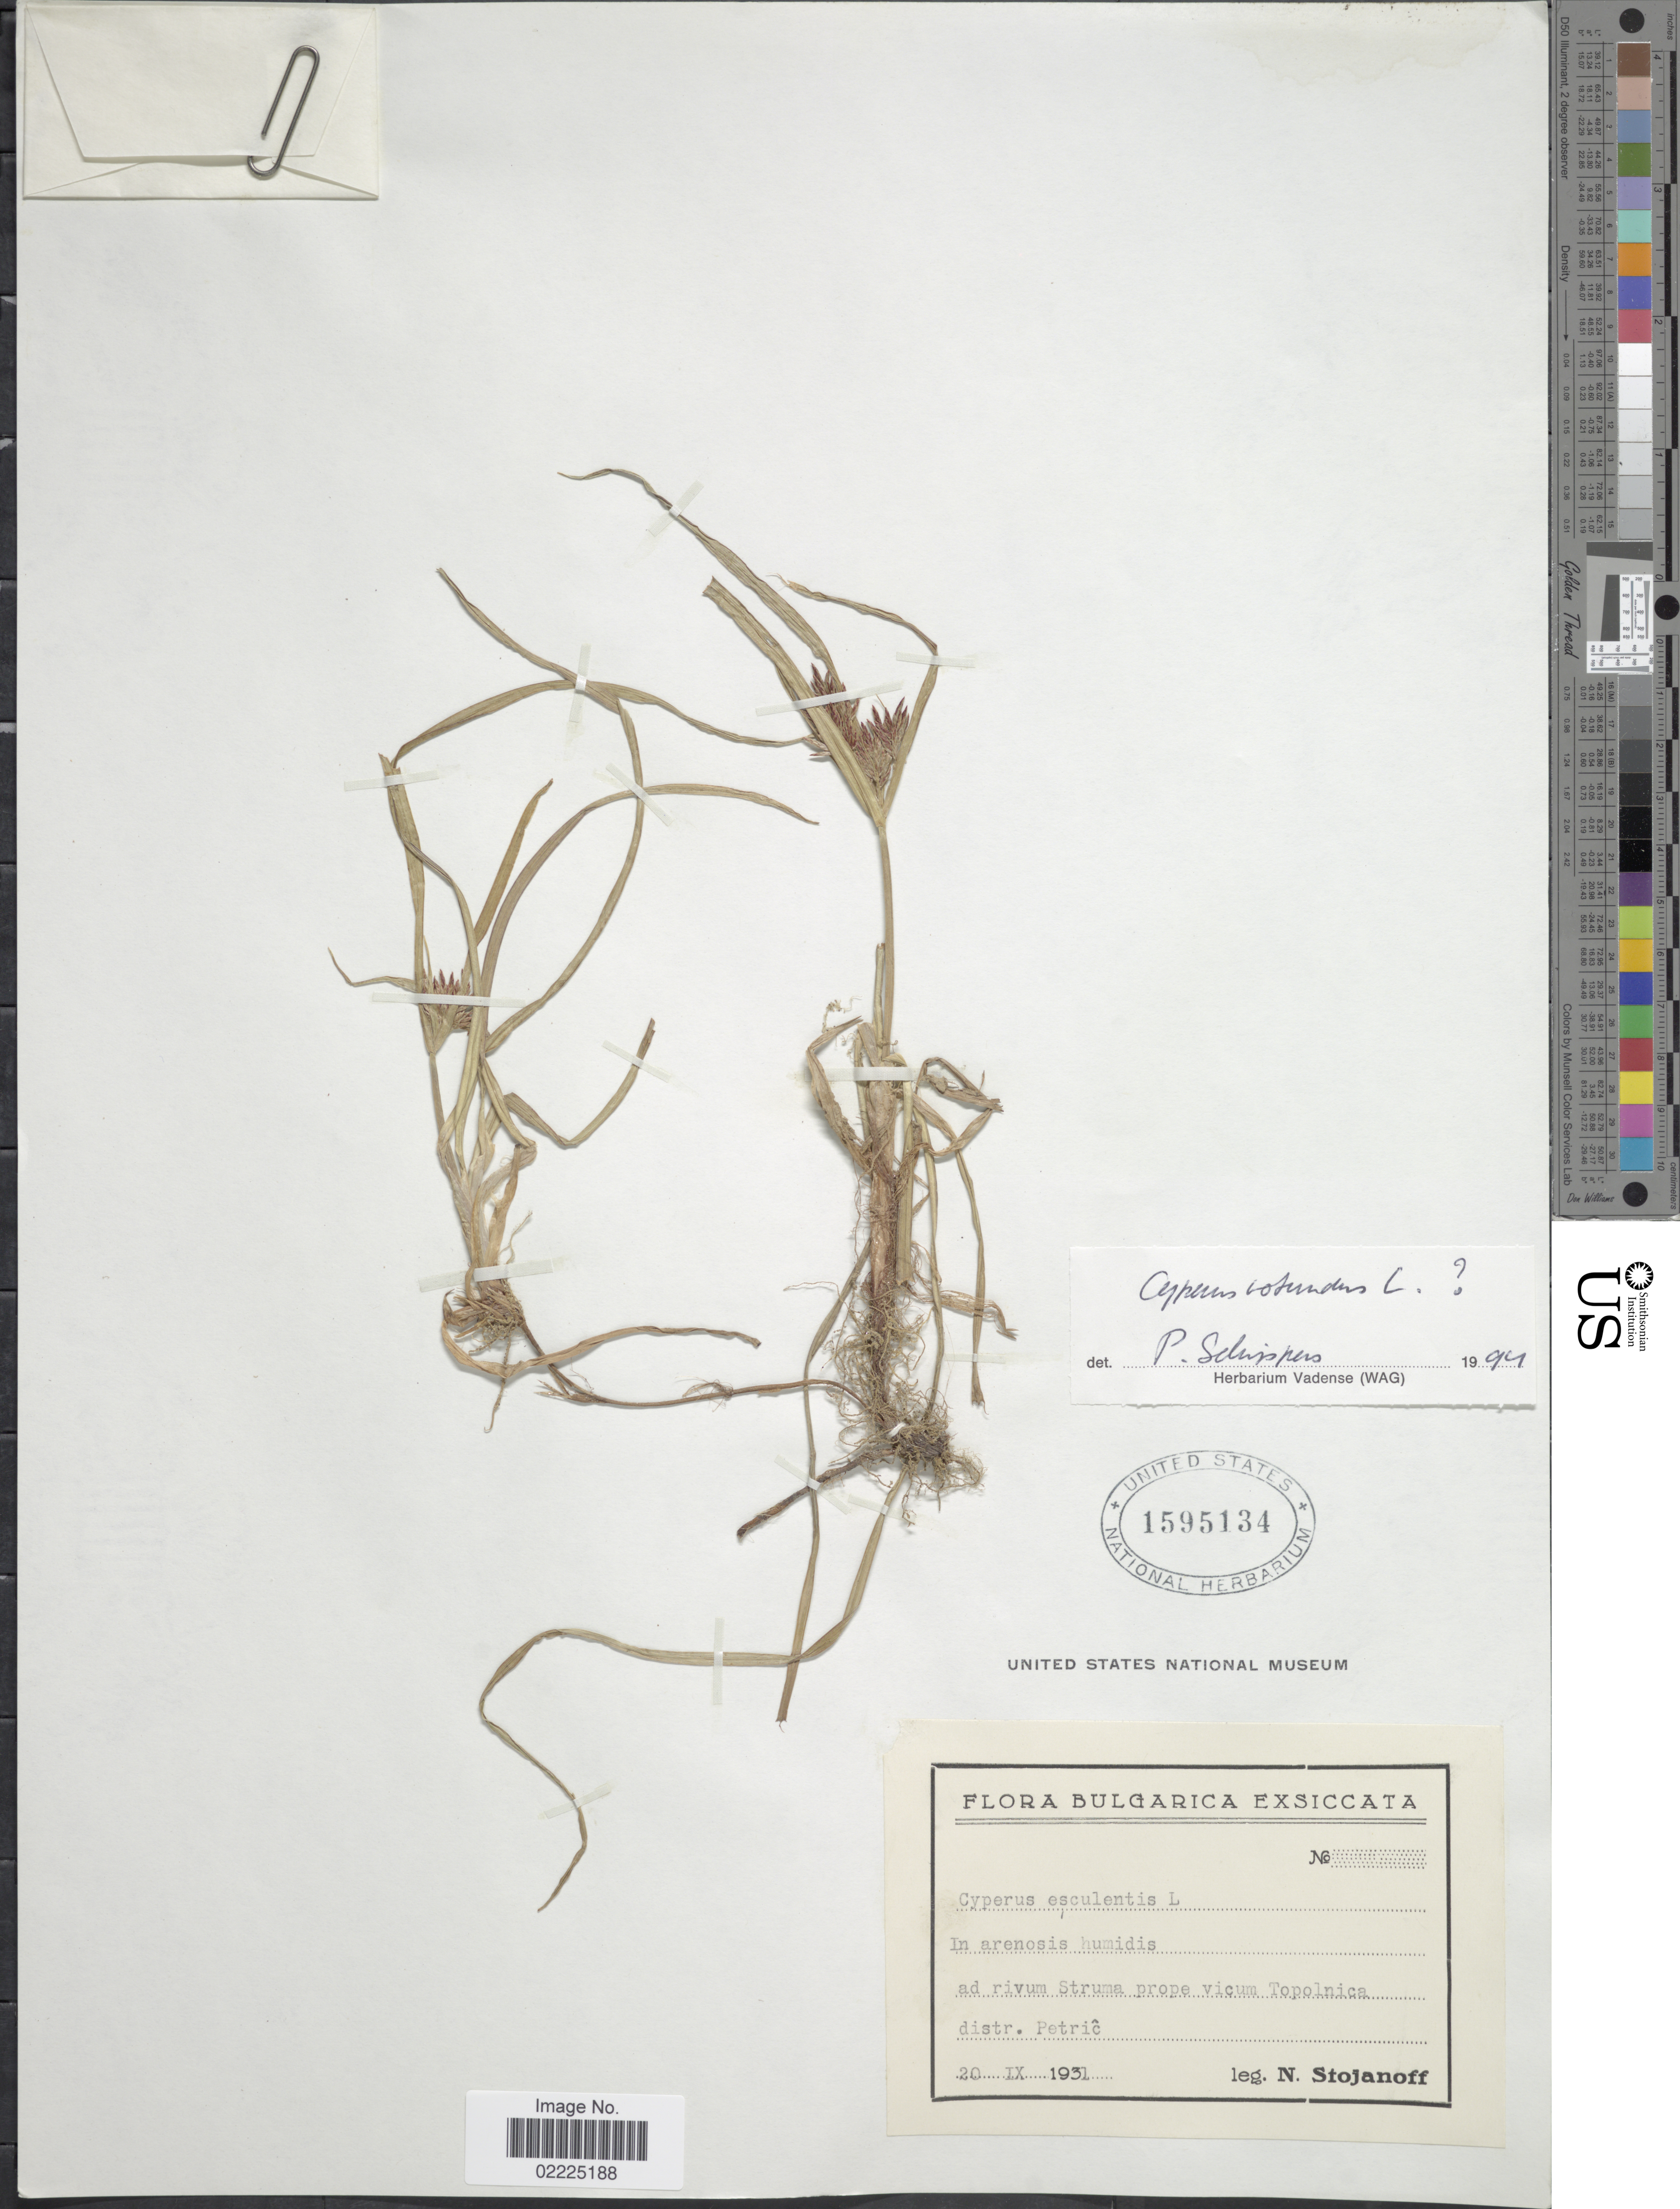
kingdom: Plantae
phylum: Tracheophyta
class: Liliopsida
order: Poales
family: Cyperaceae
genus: Cyperus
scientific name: Cyperus rotundus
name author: L.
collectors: N. Stojanoff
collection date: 1931-09-20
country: Bulgaria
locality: In arenosis humidis ad rivum Struma prope vicum Topolnica, Distr. Petric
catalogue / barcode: US 1595134